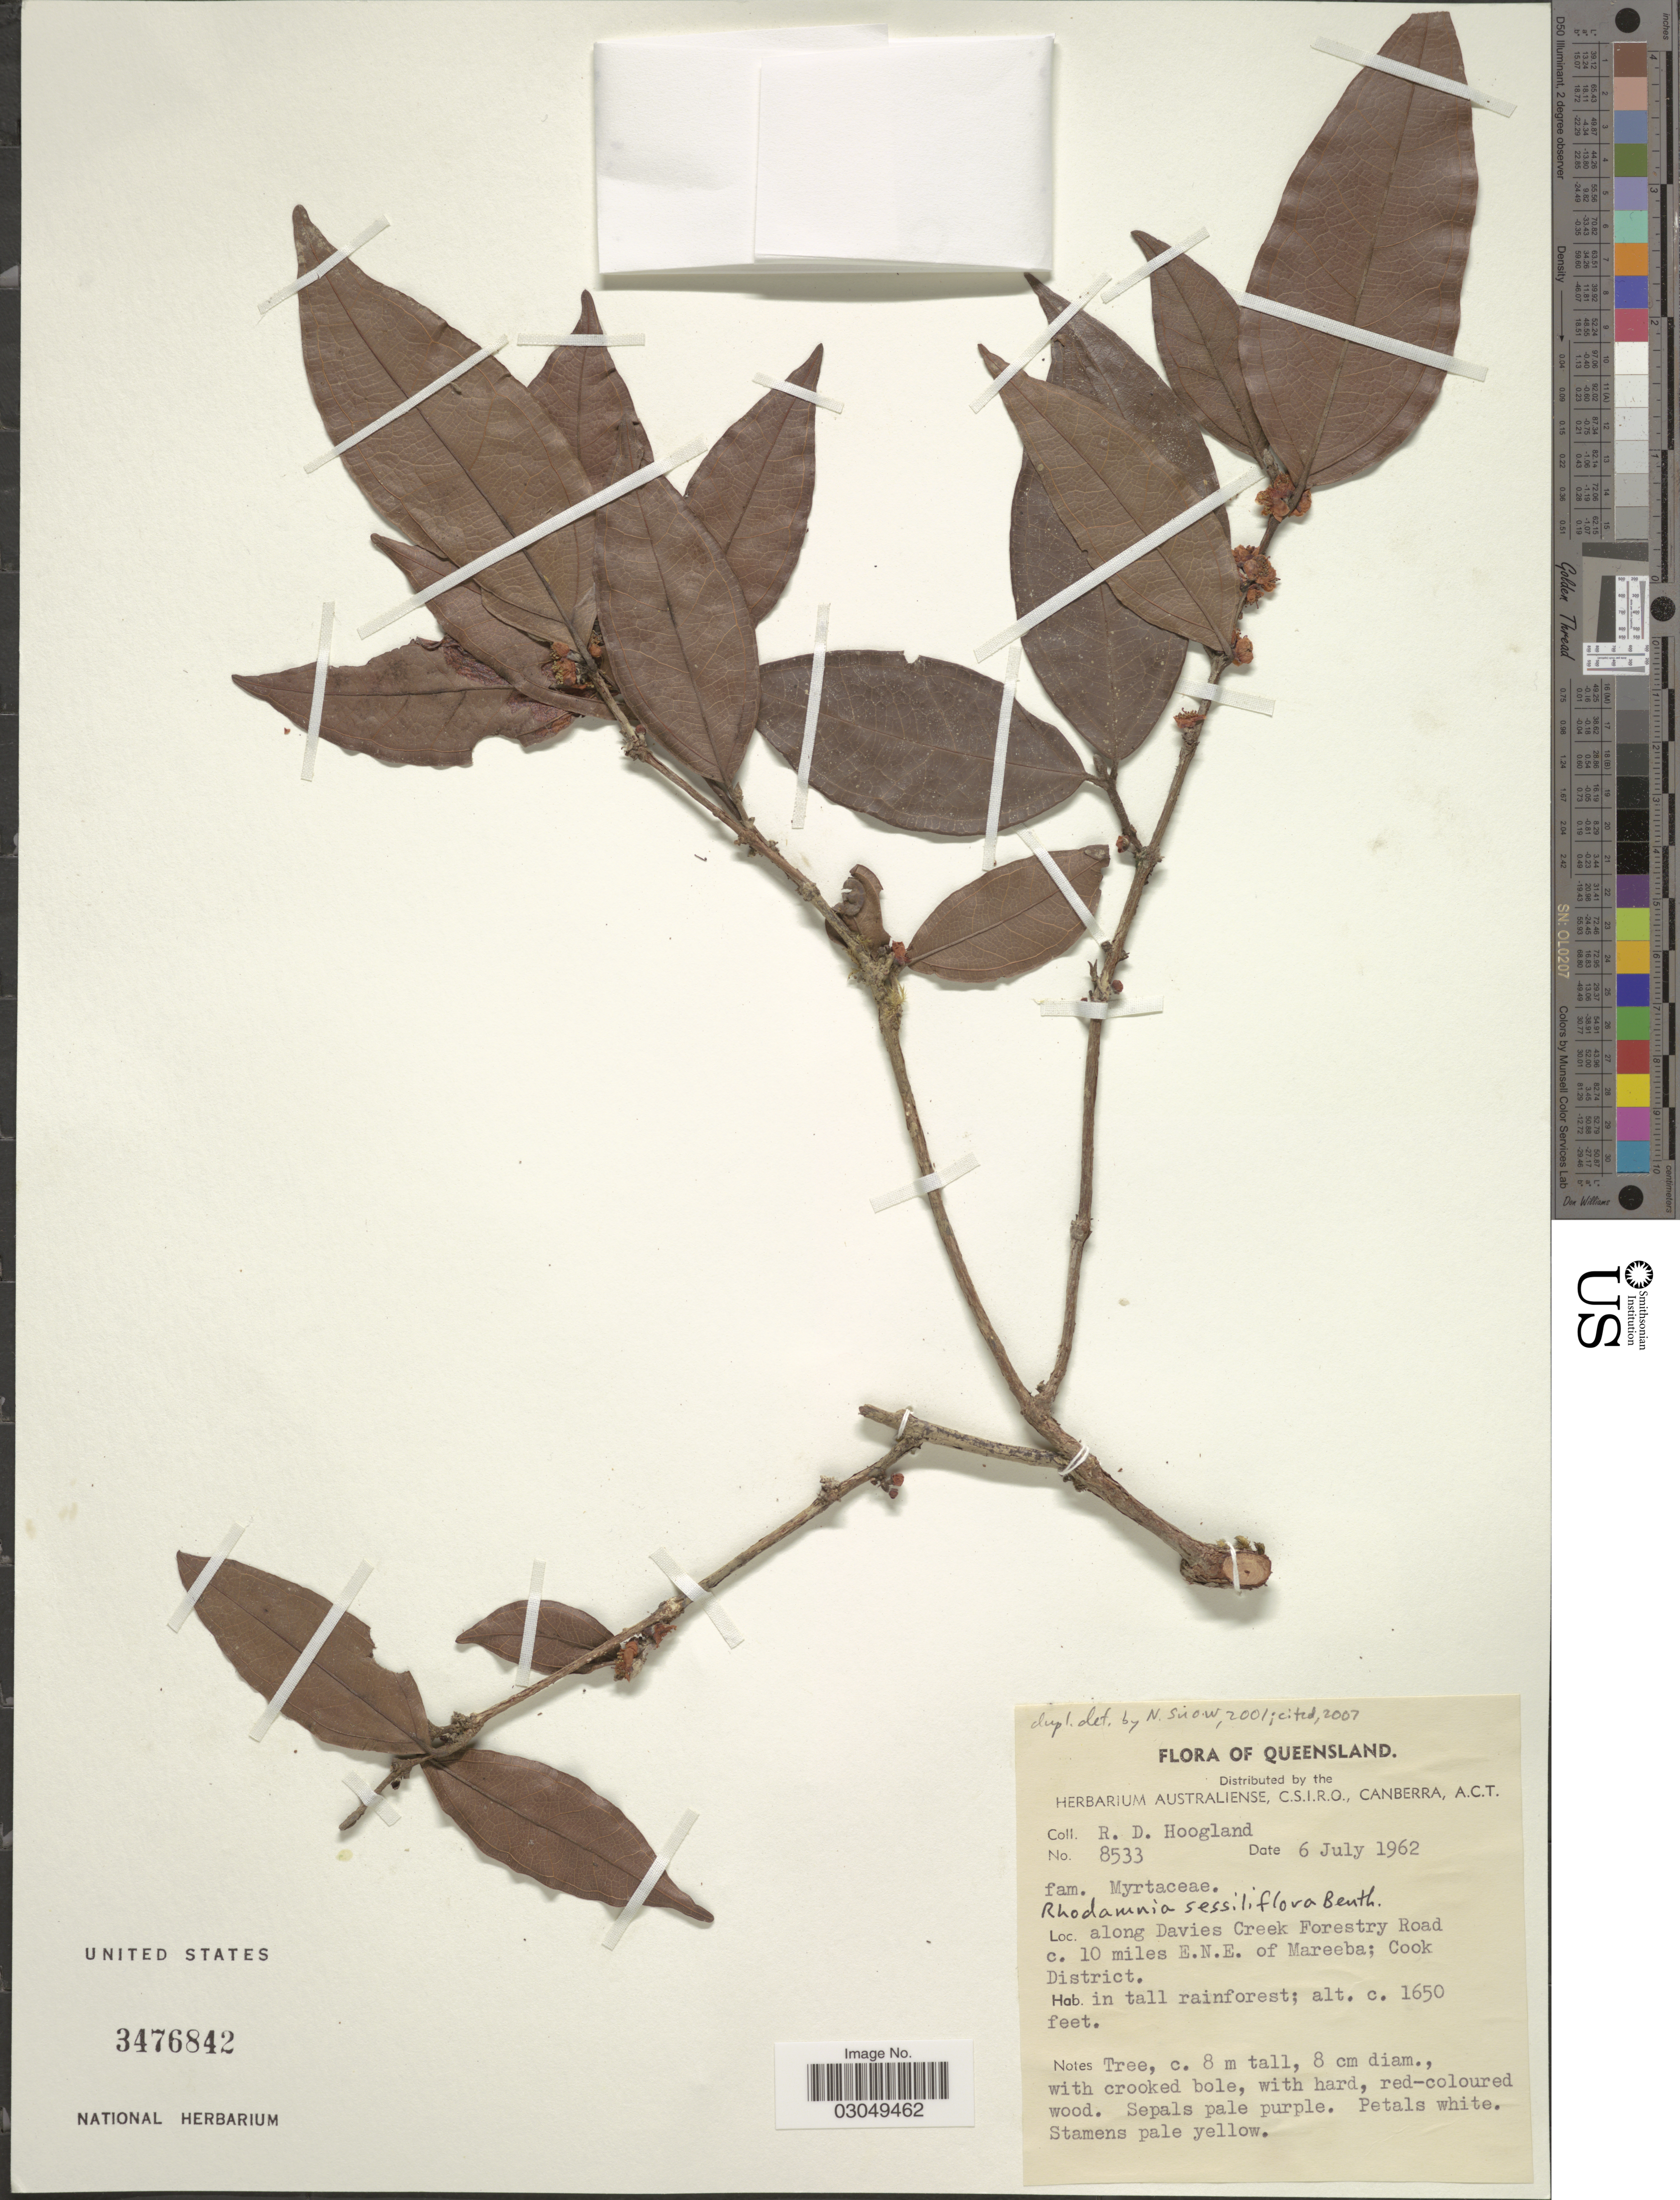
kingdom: Plantae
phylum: Tracheophyta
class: Magnoliopsida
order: Myrtales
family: Myrtaceae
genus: Rhodamnia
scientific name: Rhodamnia sessiliflora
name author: Benth.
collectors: R. D. Hoogland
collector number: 8533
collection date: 1962-07-06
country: Australia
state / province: Queensland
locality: Along Davies Creek Forestry Road c. 10 miles E.N.E. of Mareeba; Cook District.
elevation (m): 503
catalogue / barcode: US 3476842